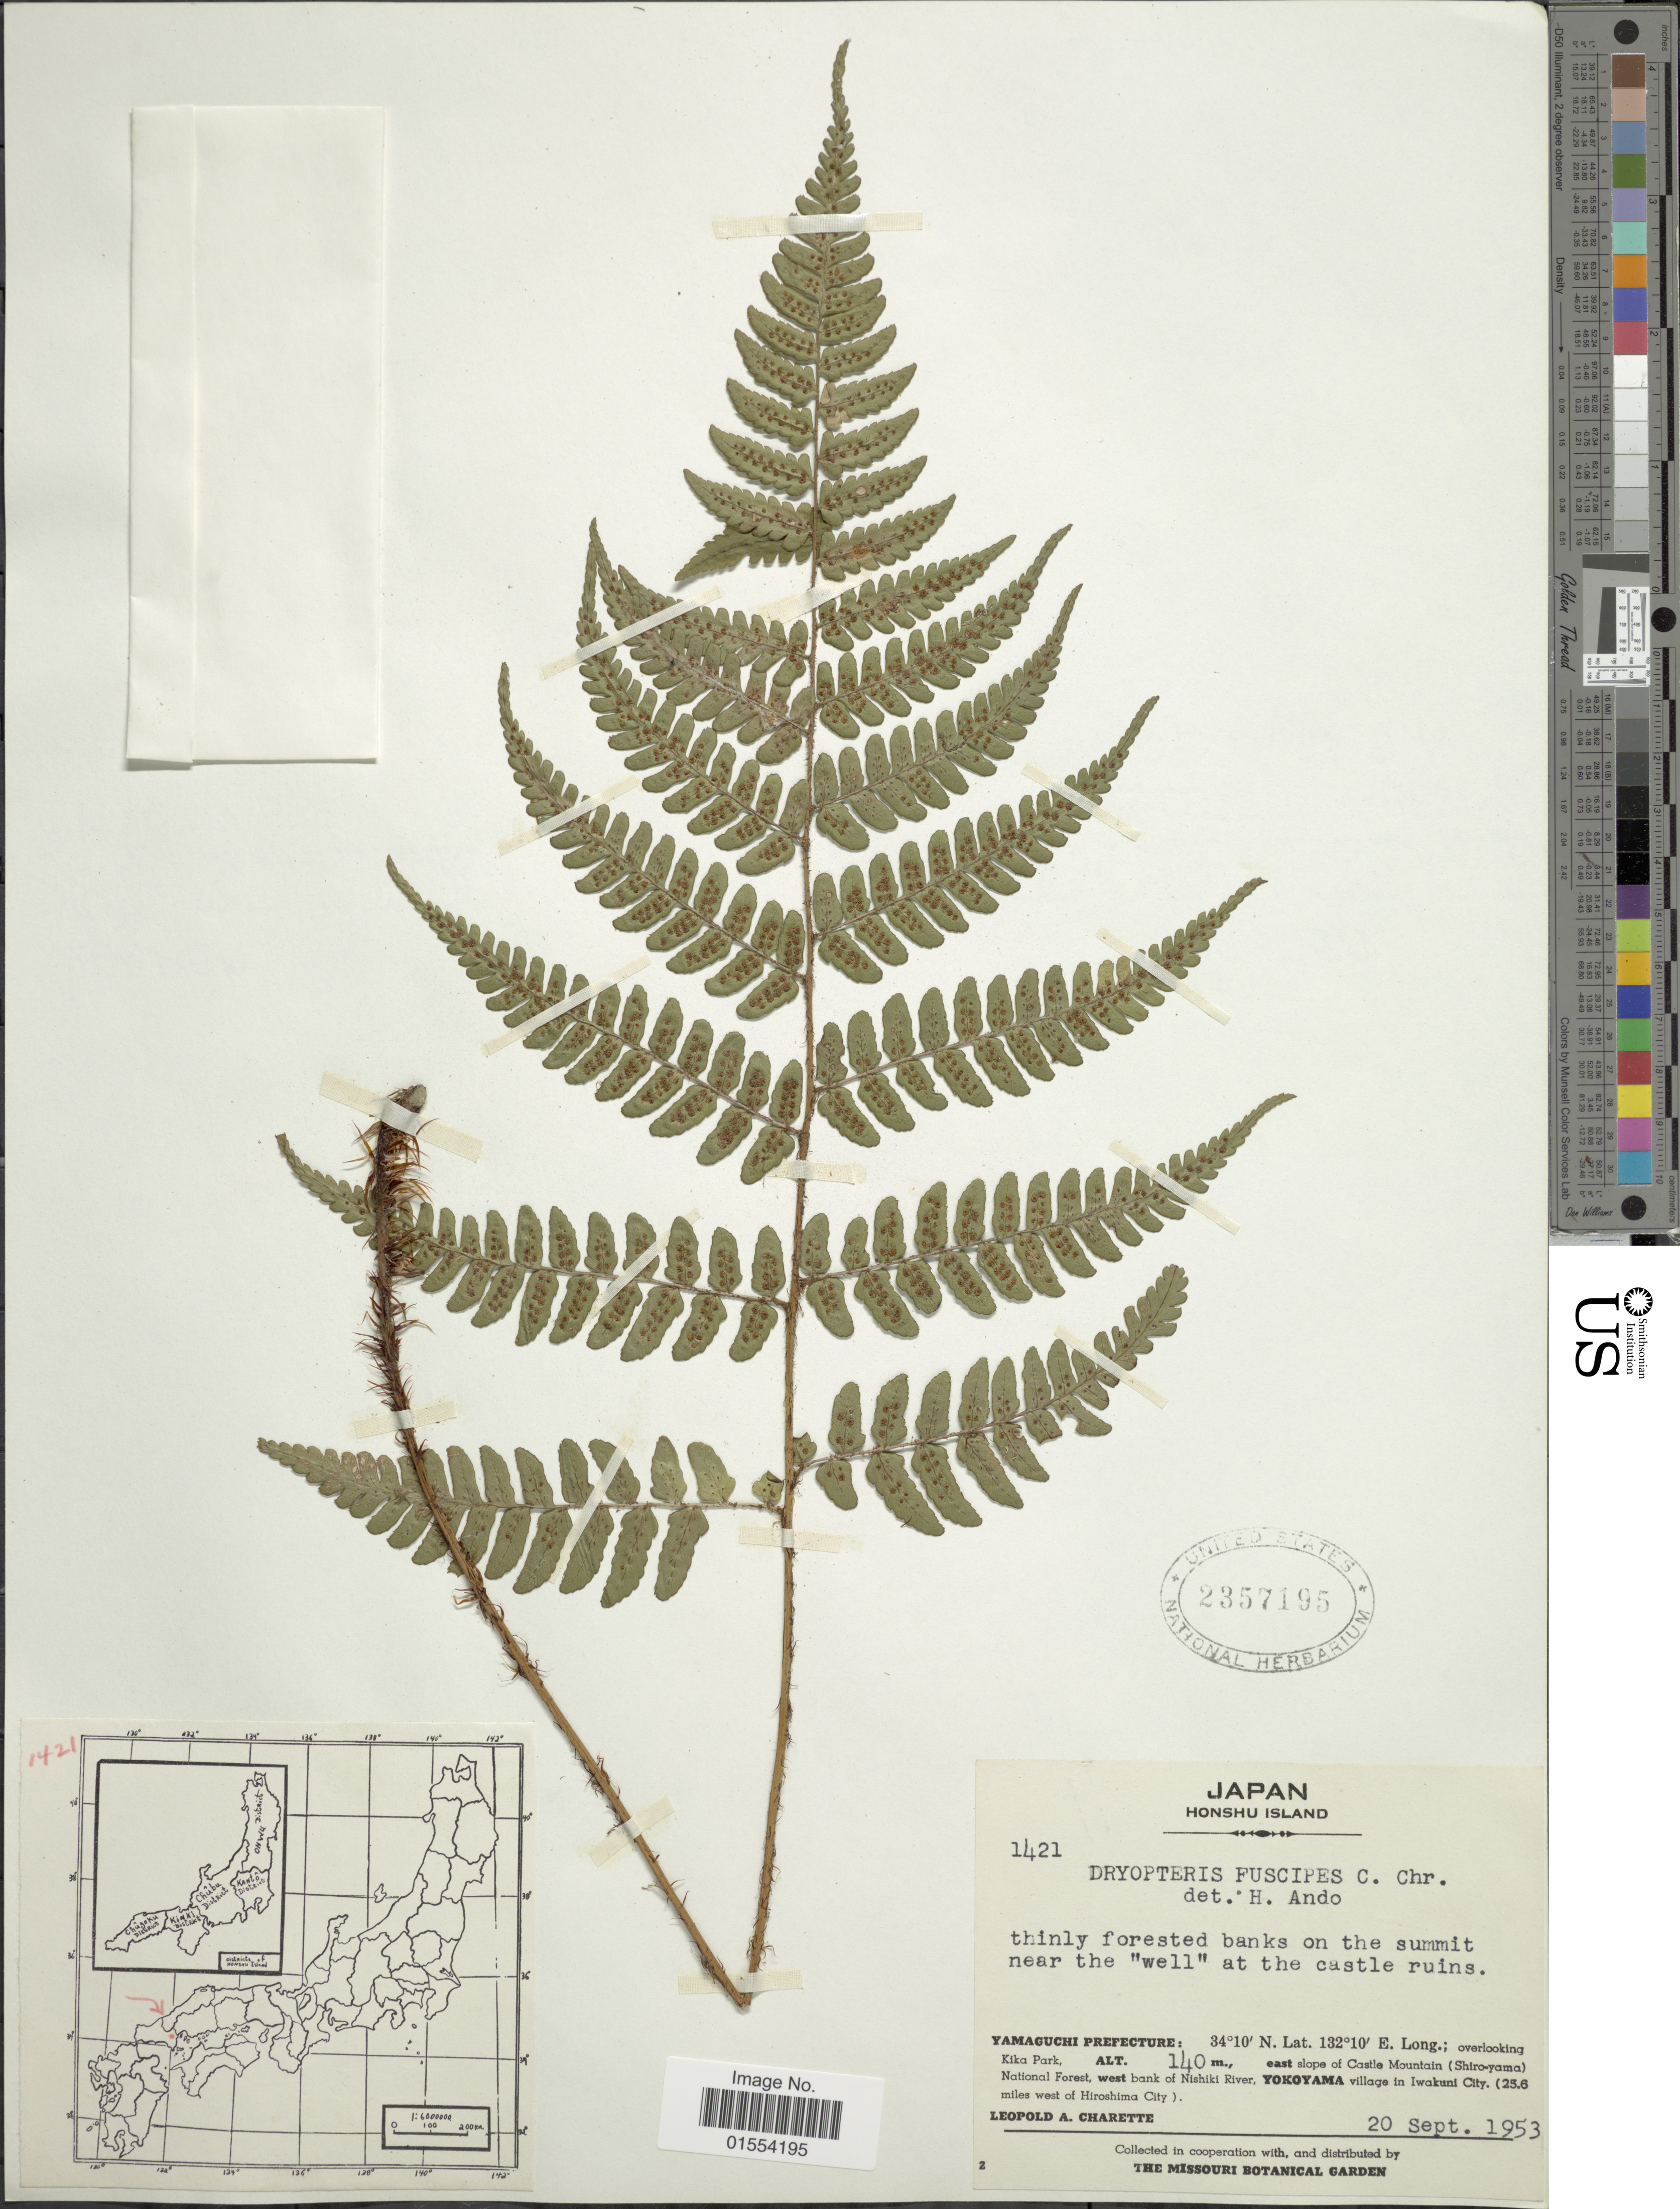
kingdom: Plantae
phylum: Tracheophyta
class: Polypodiopsida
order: Polypodiales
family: Dryopteridaceae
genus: Dryopteris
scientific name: Dryopteris fuscipes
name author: C. Chr.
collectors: L. A. Charette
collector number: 1421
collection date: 1953-09-20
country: Japan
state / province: Yamaguti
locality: Honshu Island. Yamaguchi Prefecture: overlooking Kika Park, east slope of Castle Mountain (Shiro-yama) National Forest, west bank of Nishiki River, Yokoyama village in Iwakuni City. (25.6 miles west of Hiroshima City).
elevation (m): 140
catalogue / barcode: US 2357195